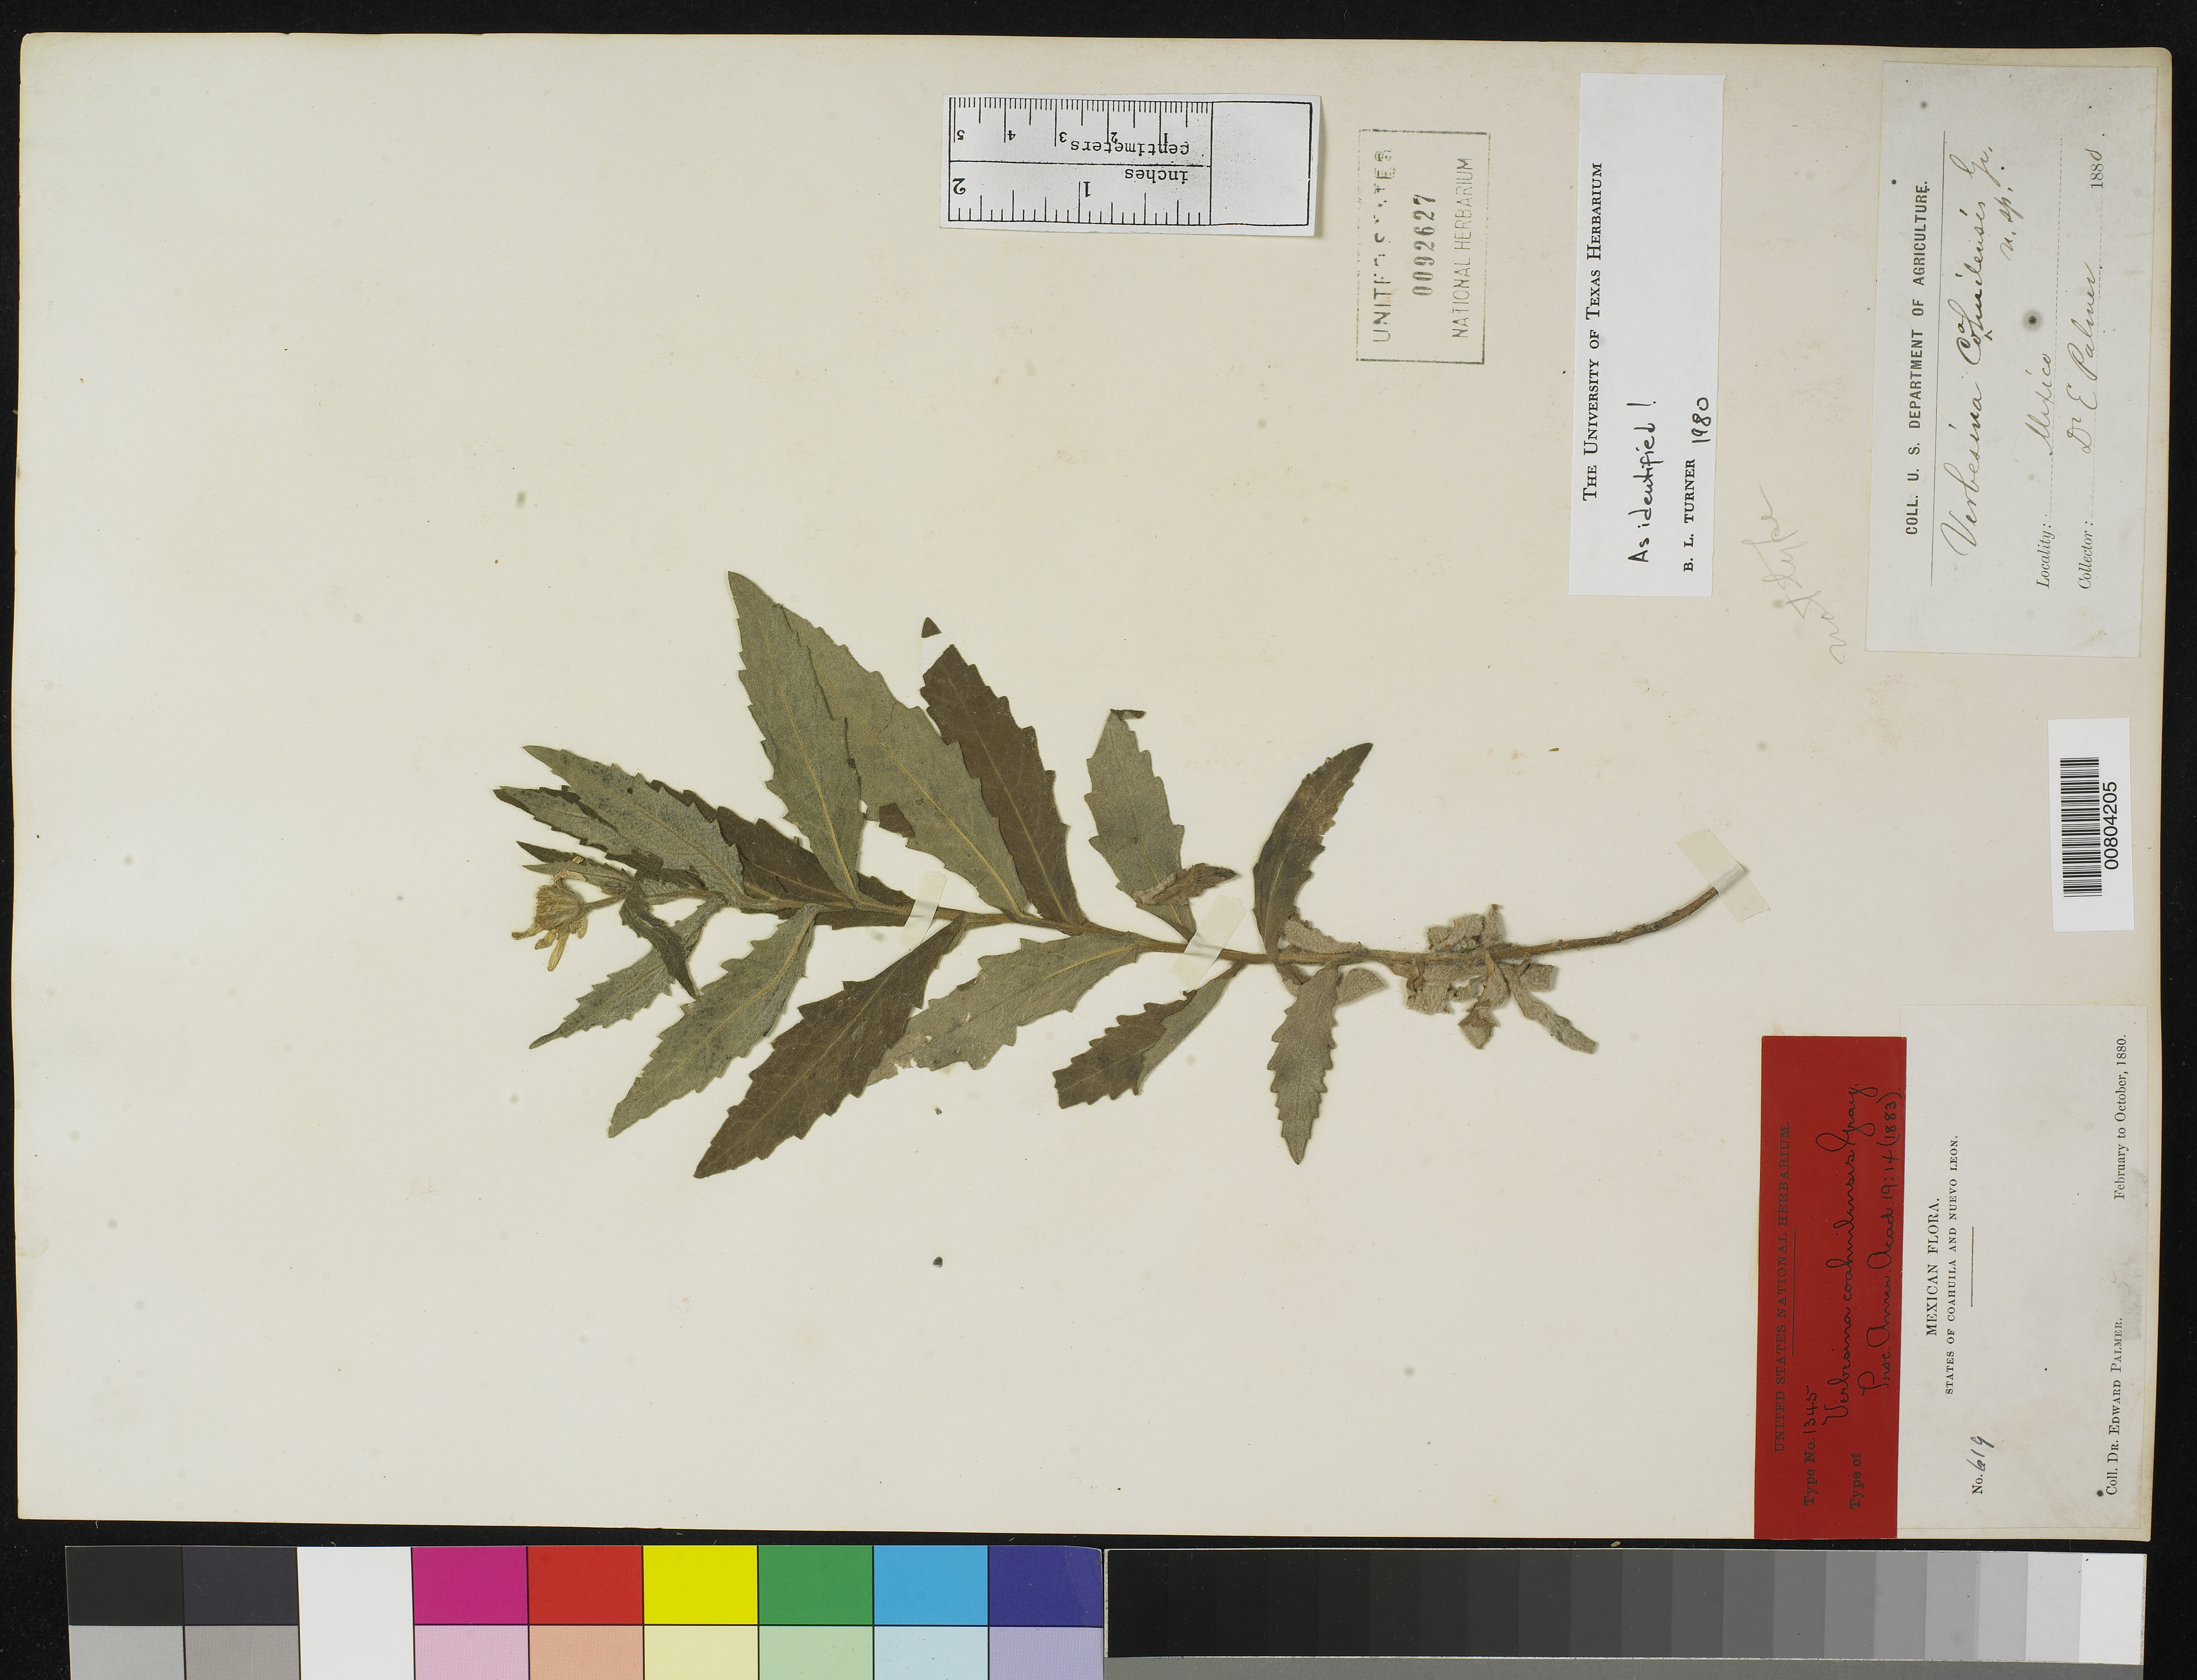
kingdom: Plantae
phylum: Tracheophyta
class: Magnoliopsida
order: Asterales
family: Asteraceae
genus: Verbesina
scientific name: Verbesina coahuilensis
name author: A. Gray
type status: Isosyntype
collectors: E. Palmer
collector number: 619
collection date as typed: Feb 1880 to -- Oct 1880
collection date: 1880-02/1880-10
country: Mexico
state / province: Coahuila / Nuevo León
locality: States of Coahuila and Nuevo León.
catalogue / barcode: US 92627